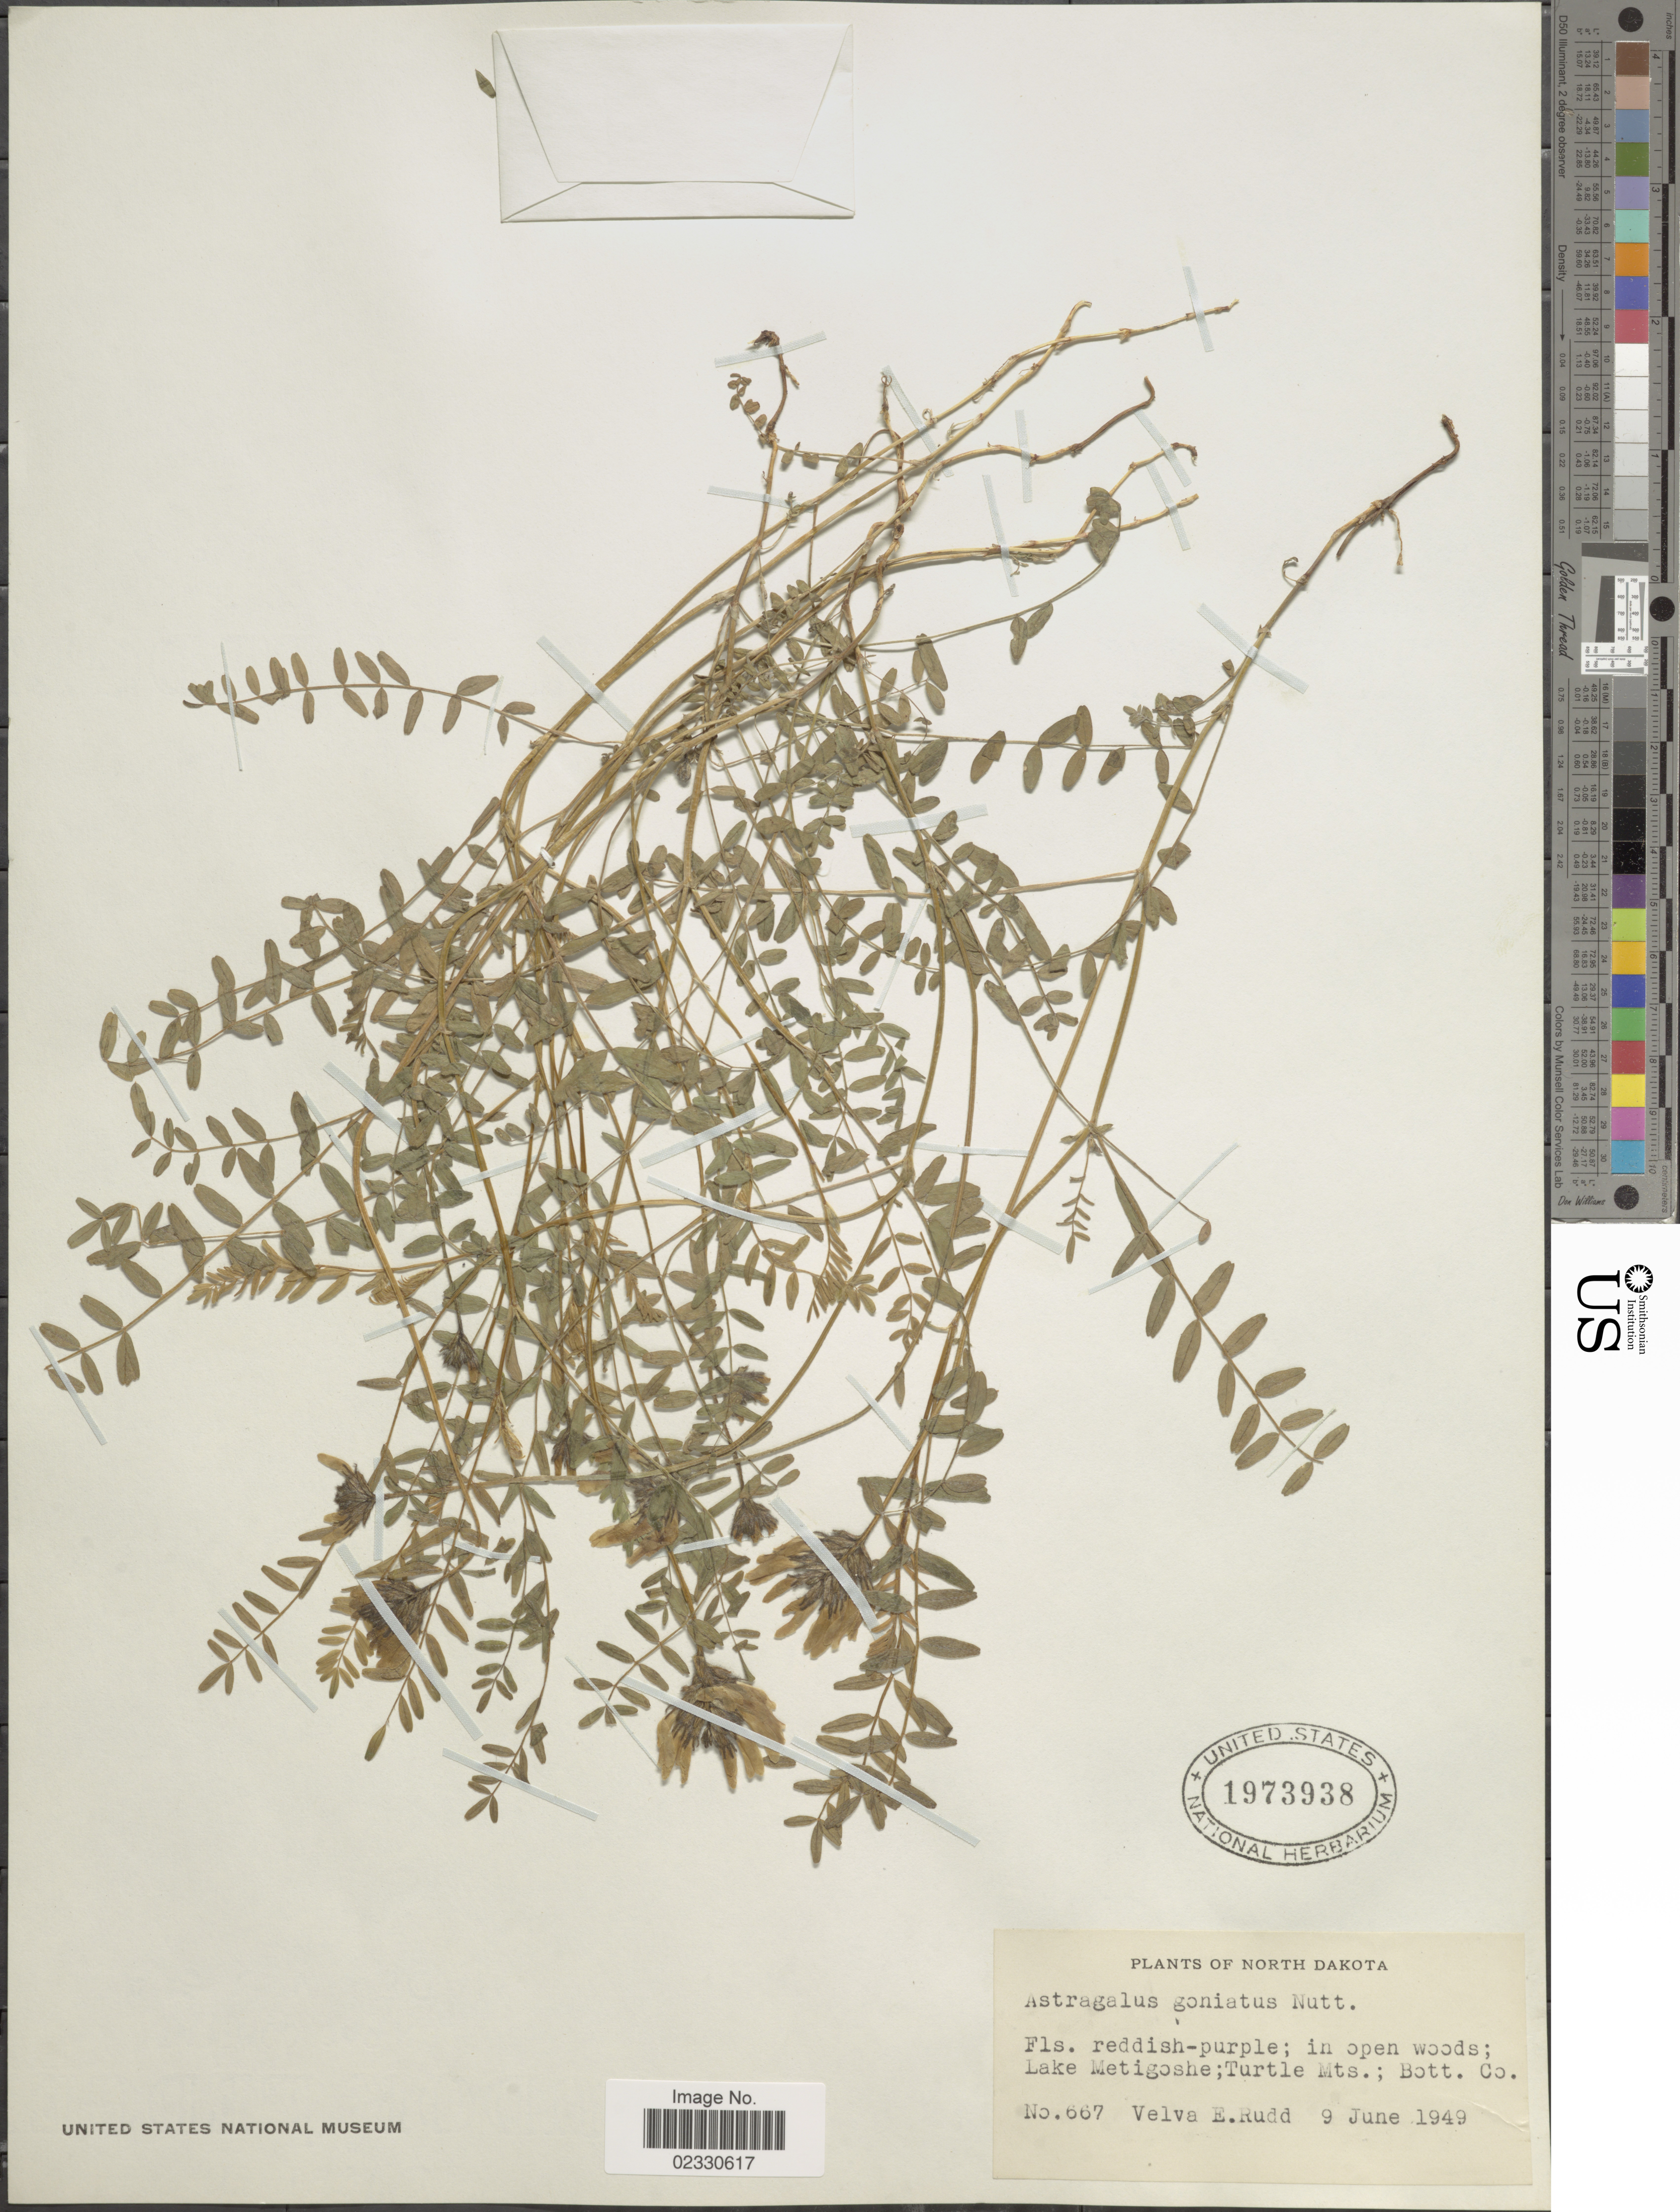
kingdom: Plantae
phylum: Tracheophyta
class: Magnoliopsida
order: Fabales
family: Fabaceae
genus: Astragalus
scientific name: Astragalus dasyglottis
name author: DC.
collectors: V. E. Rudd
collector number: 667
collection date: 1949-06-09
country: United States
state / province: North Dakota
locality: Lake Metigoshe, Turtle Mts. Bott. Co.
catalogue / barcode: US 1973938